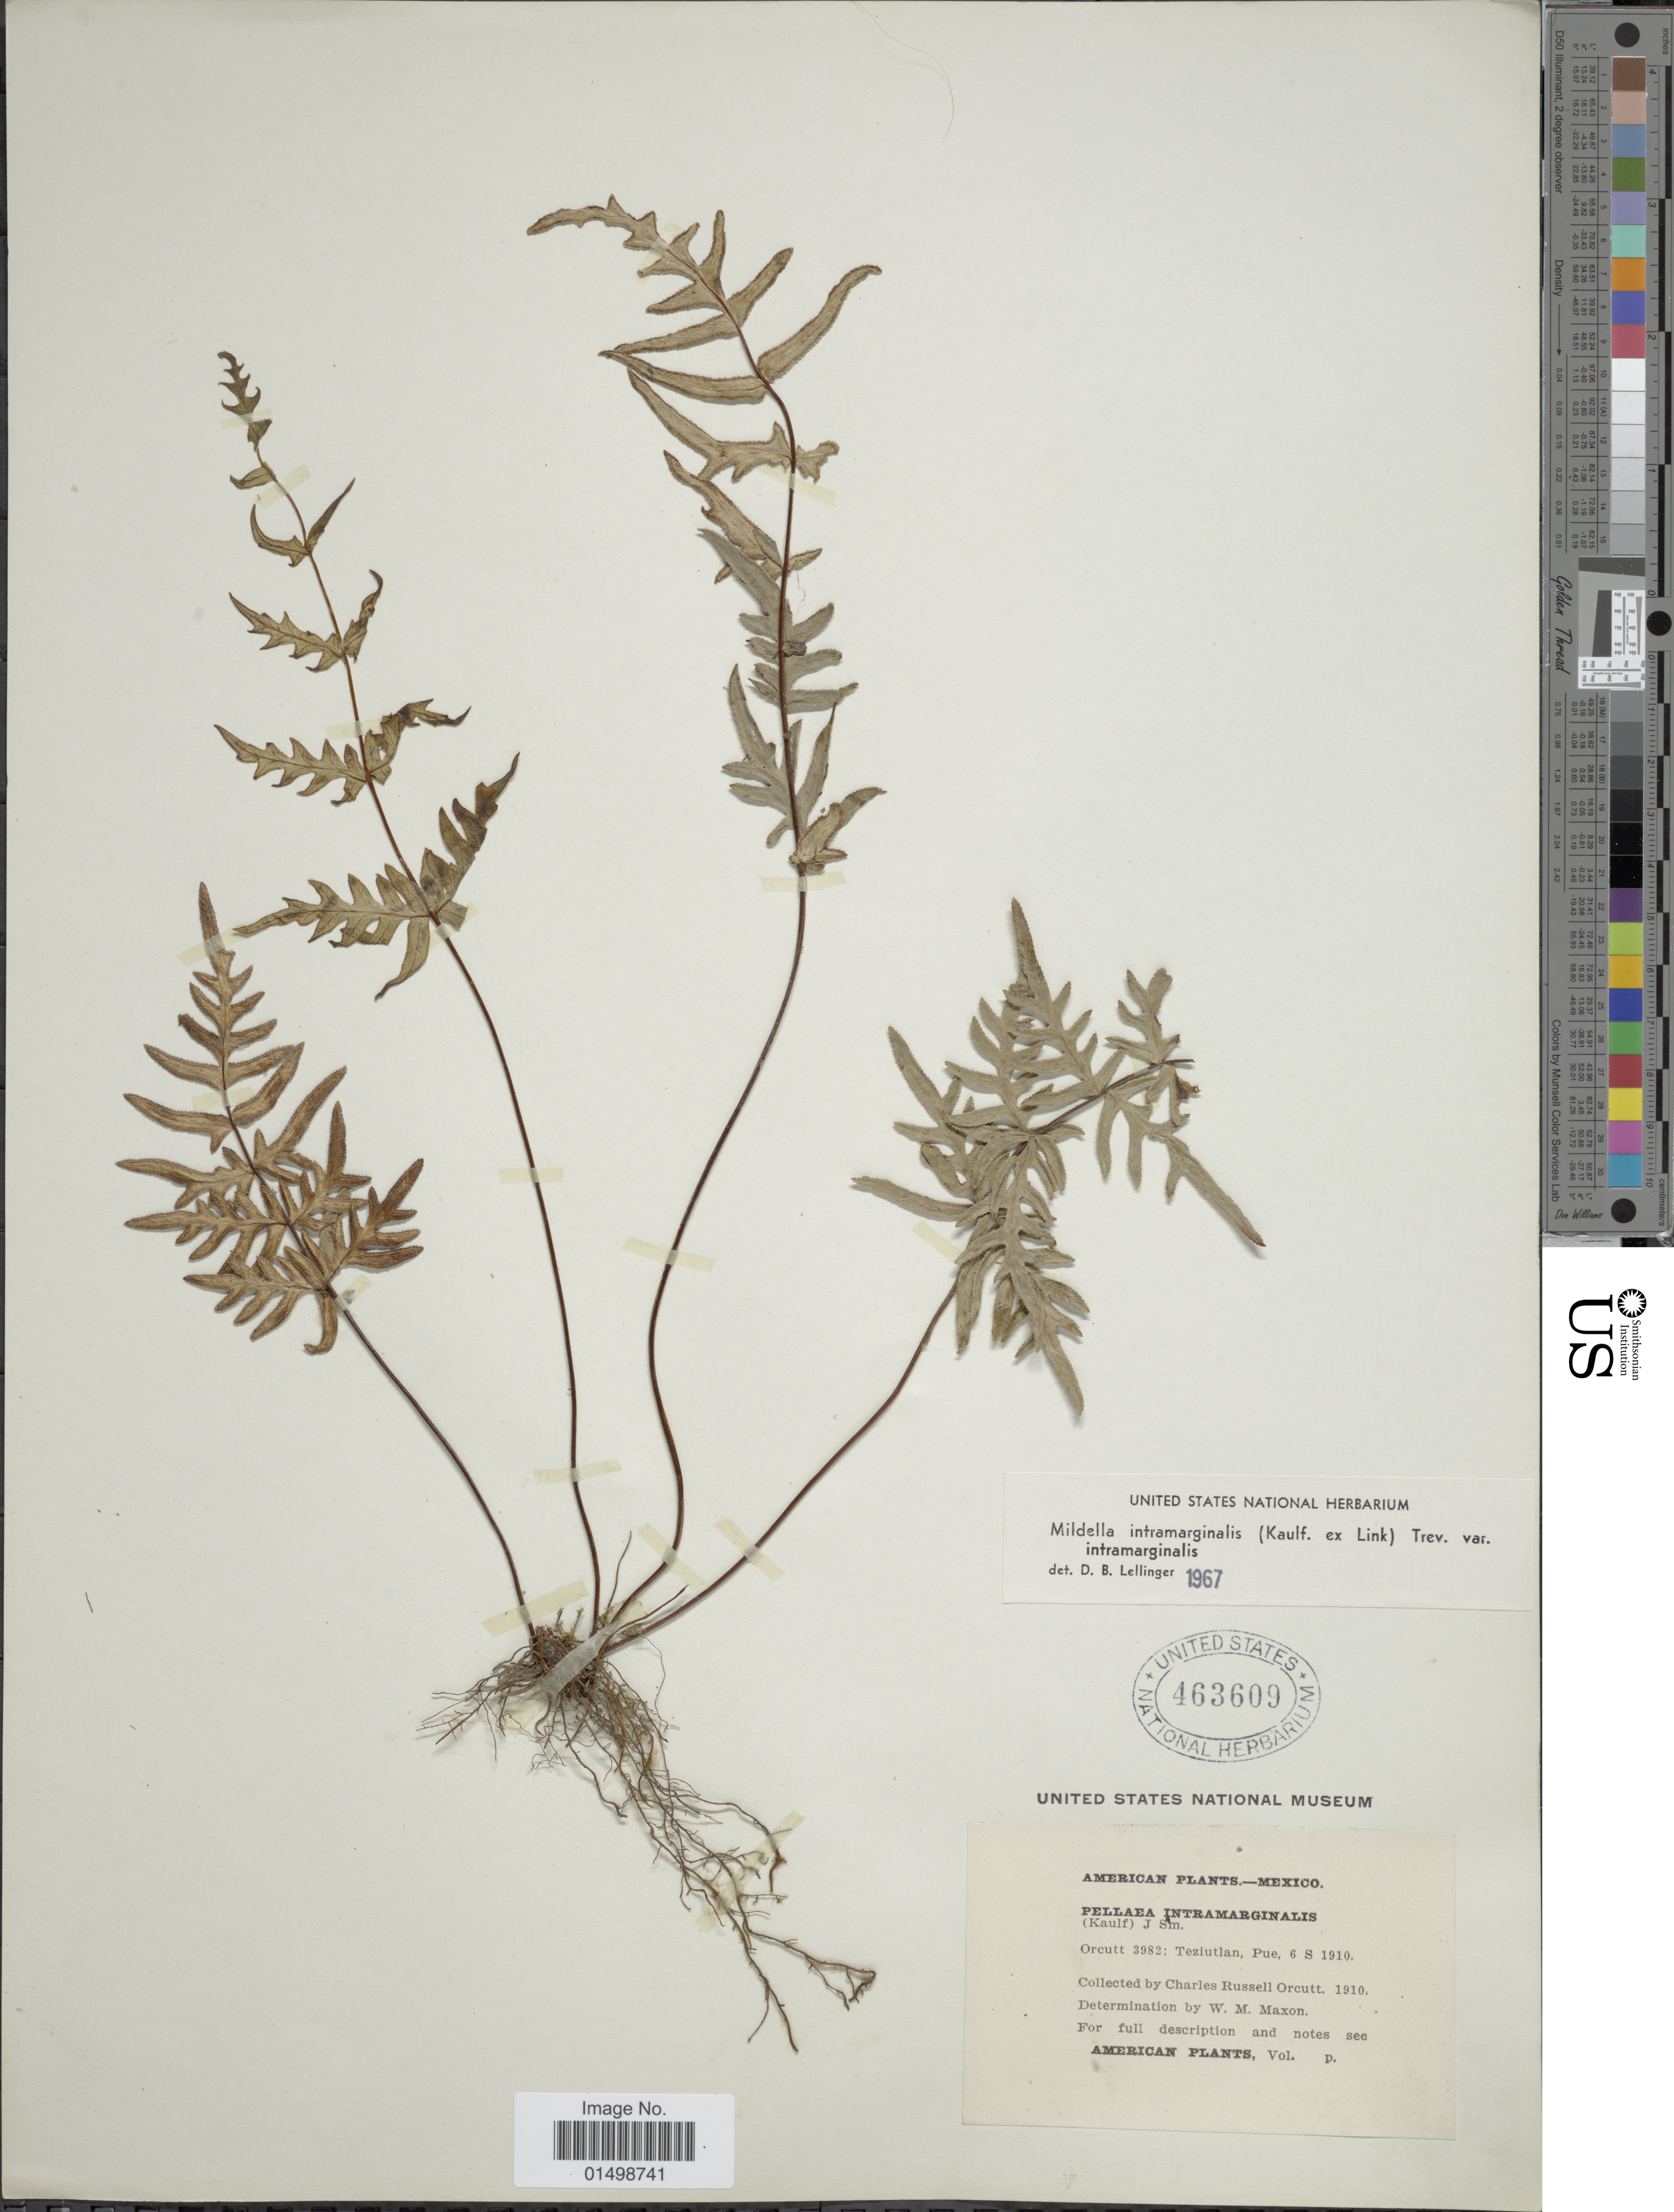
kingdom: Plantae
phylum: Tracheophyta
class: Polypodiopsida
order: Polypodiales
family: Pteridaceae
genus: Cheilanthes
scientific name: Cheilanthes intramarginalis var. intramarginalis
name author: (Kaulf.) Hook.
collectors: C. R. Orcutt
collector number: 3982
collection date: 1910-09-06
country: Mexico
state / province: Puebla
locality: Teziutlan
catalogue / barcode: US 463609